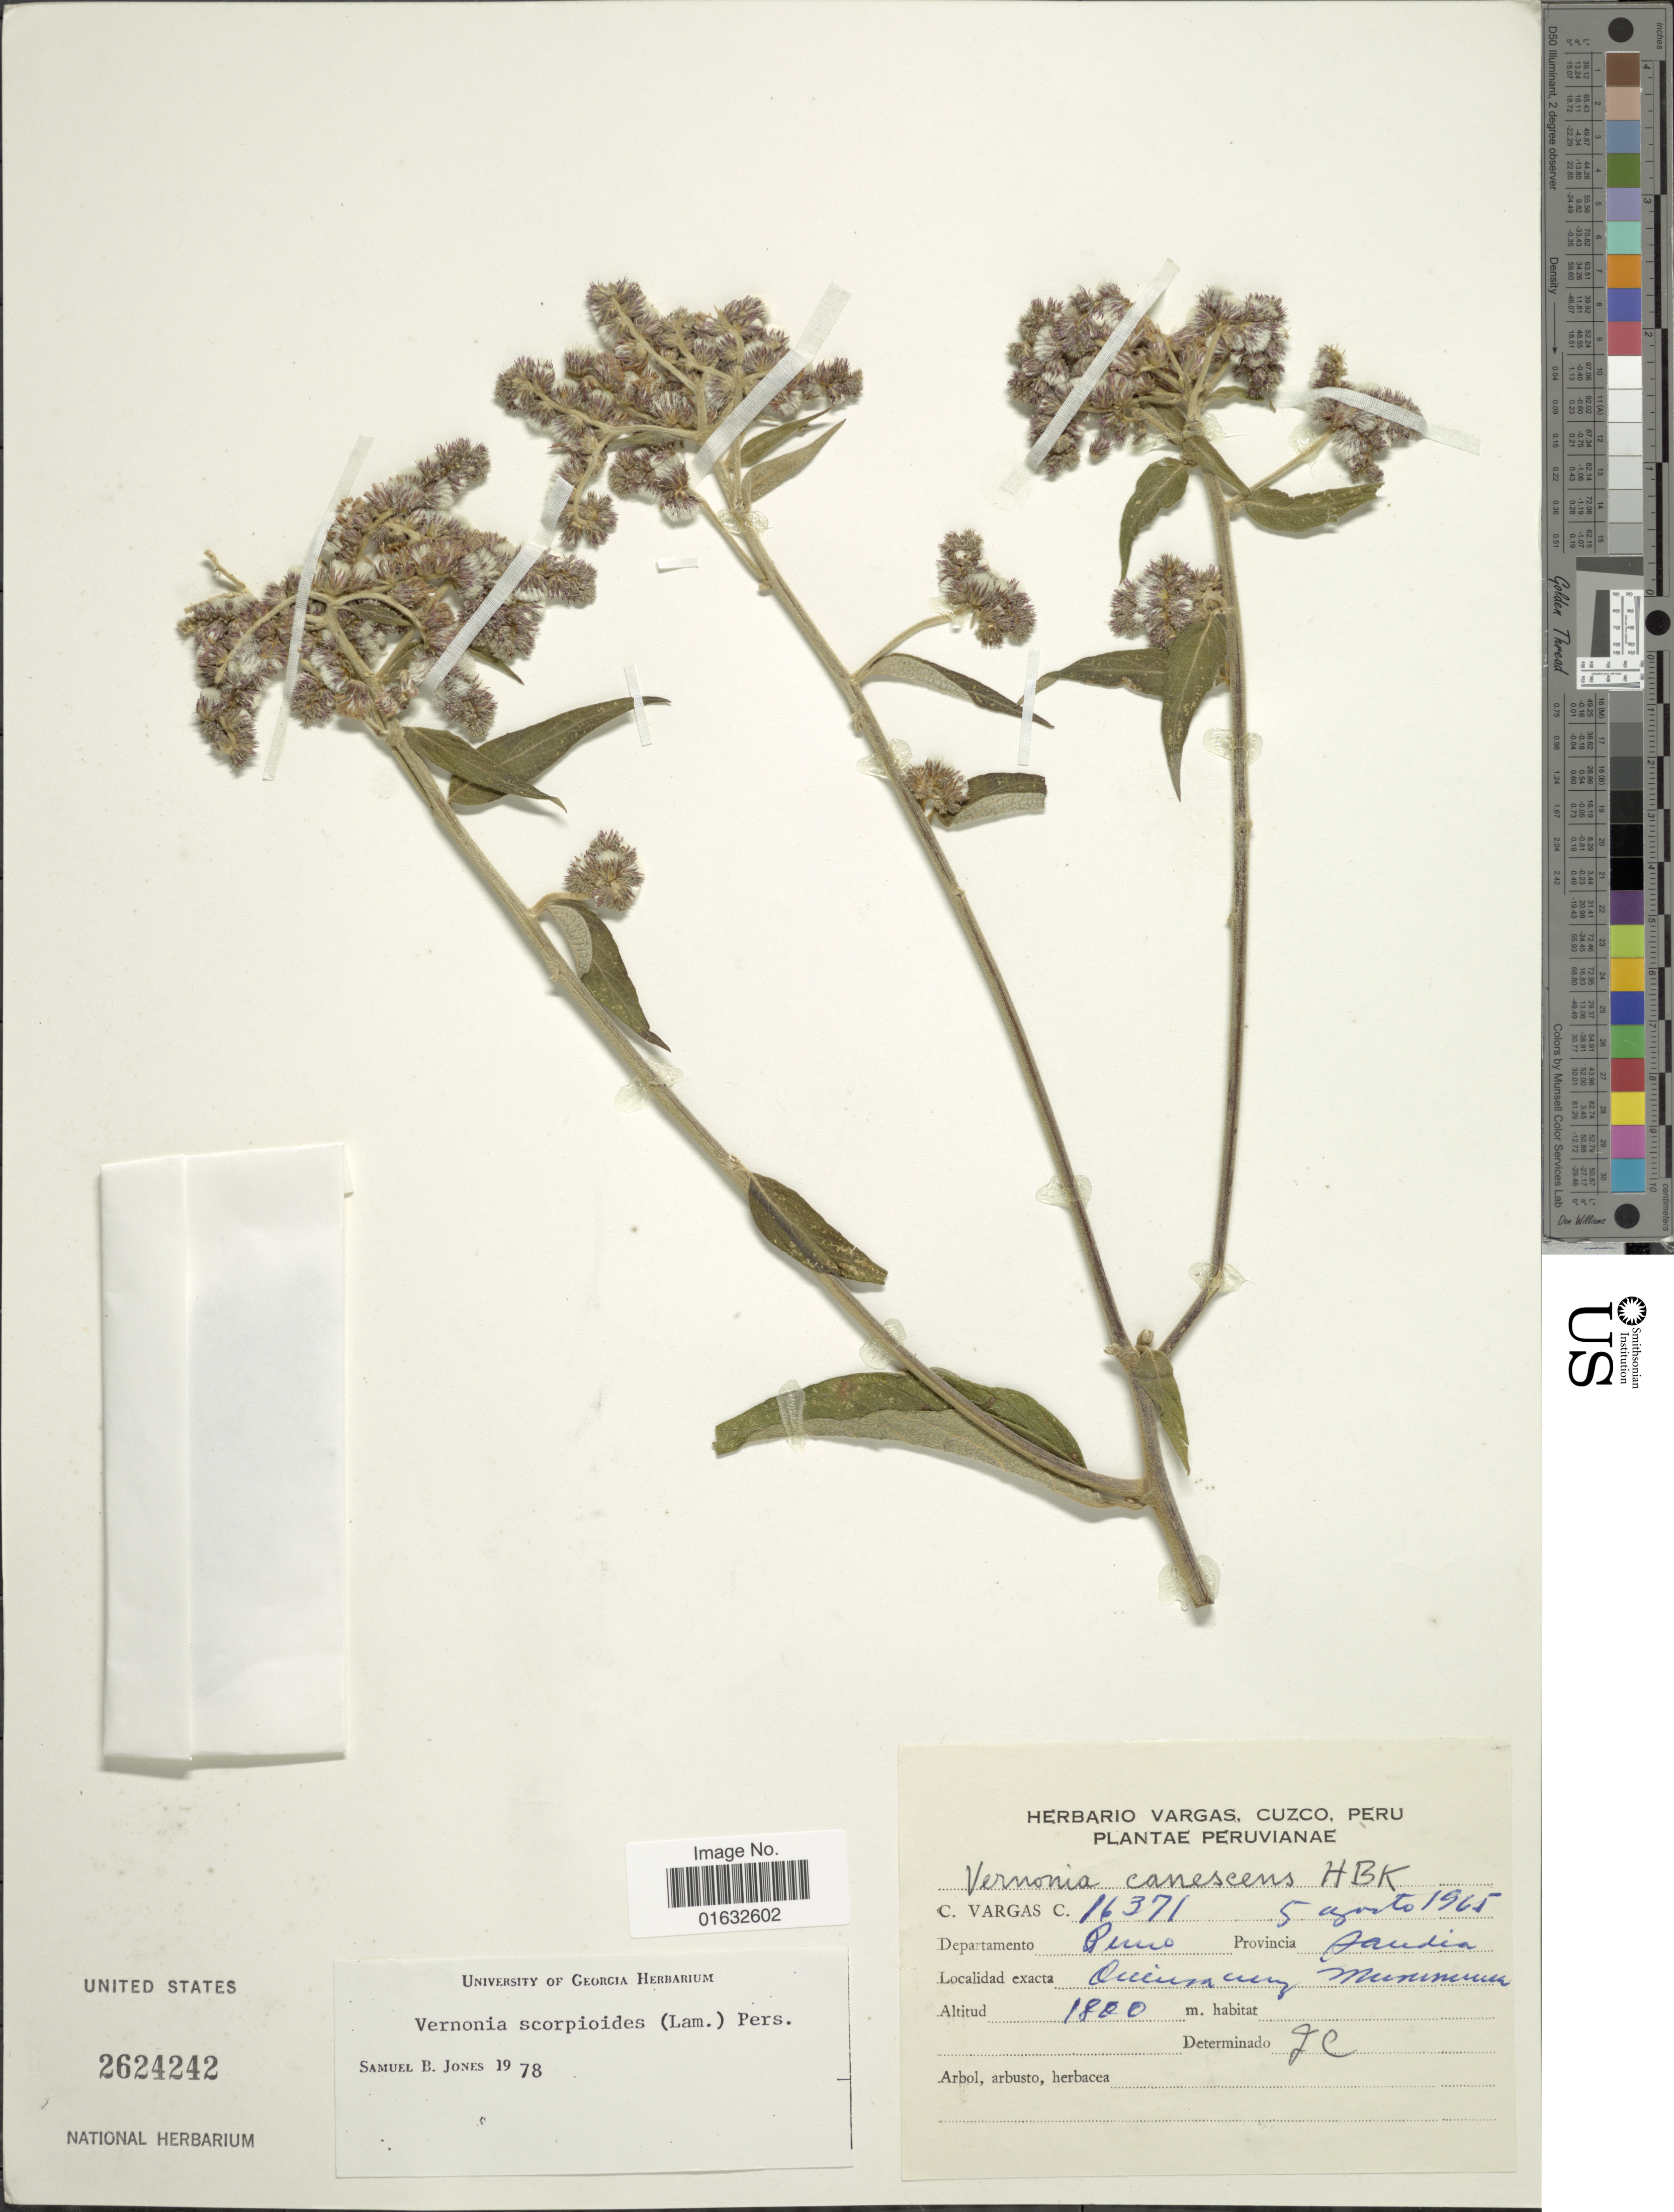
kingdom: Plantae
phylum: Tracheophyta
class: Magnoliopsida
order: Asterales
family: Asteraceae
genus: Cyrtocymura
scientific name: Cyrtocymura scorpioides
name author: (Lam.) H. Rob.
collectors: C. Vargas Calderón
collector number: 16371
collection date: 1965-08-05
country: Peru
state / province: Puno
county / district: Sandia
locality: Cerro Muna Cruz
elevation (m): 1800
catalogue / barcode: US 2624242